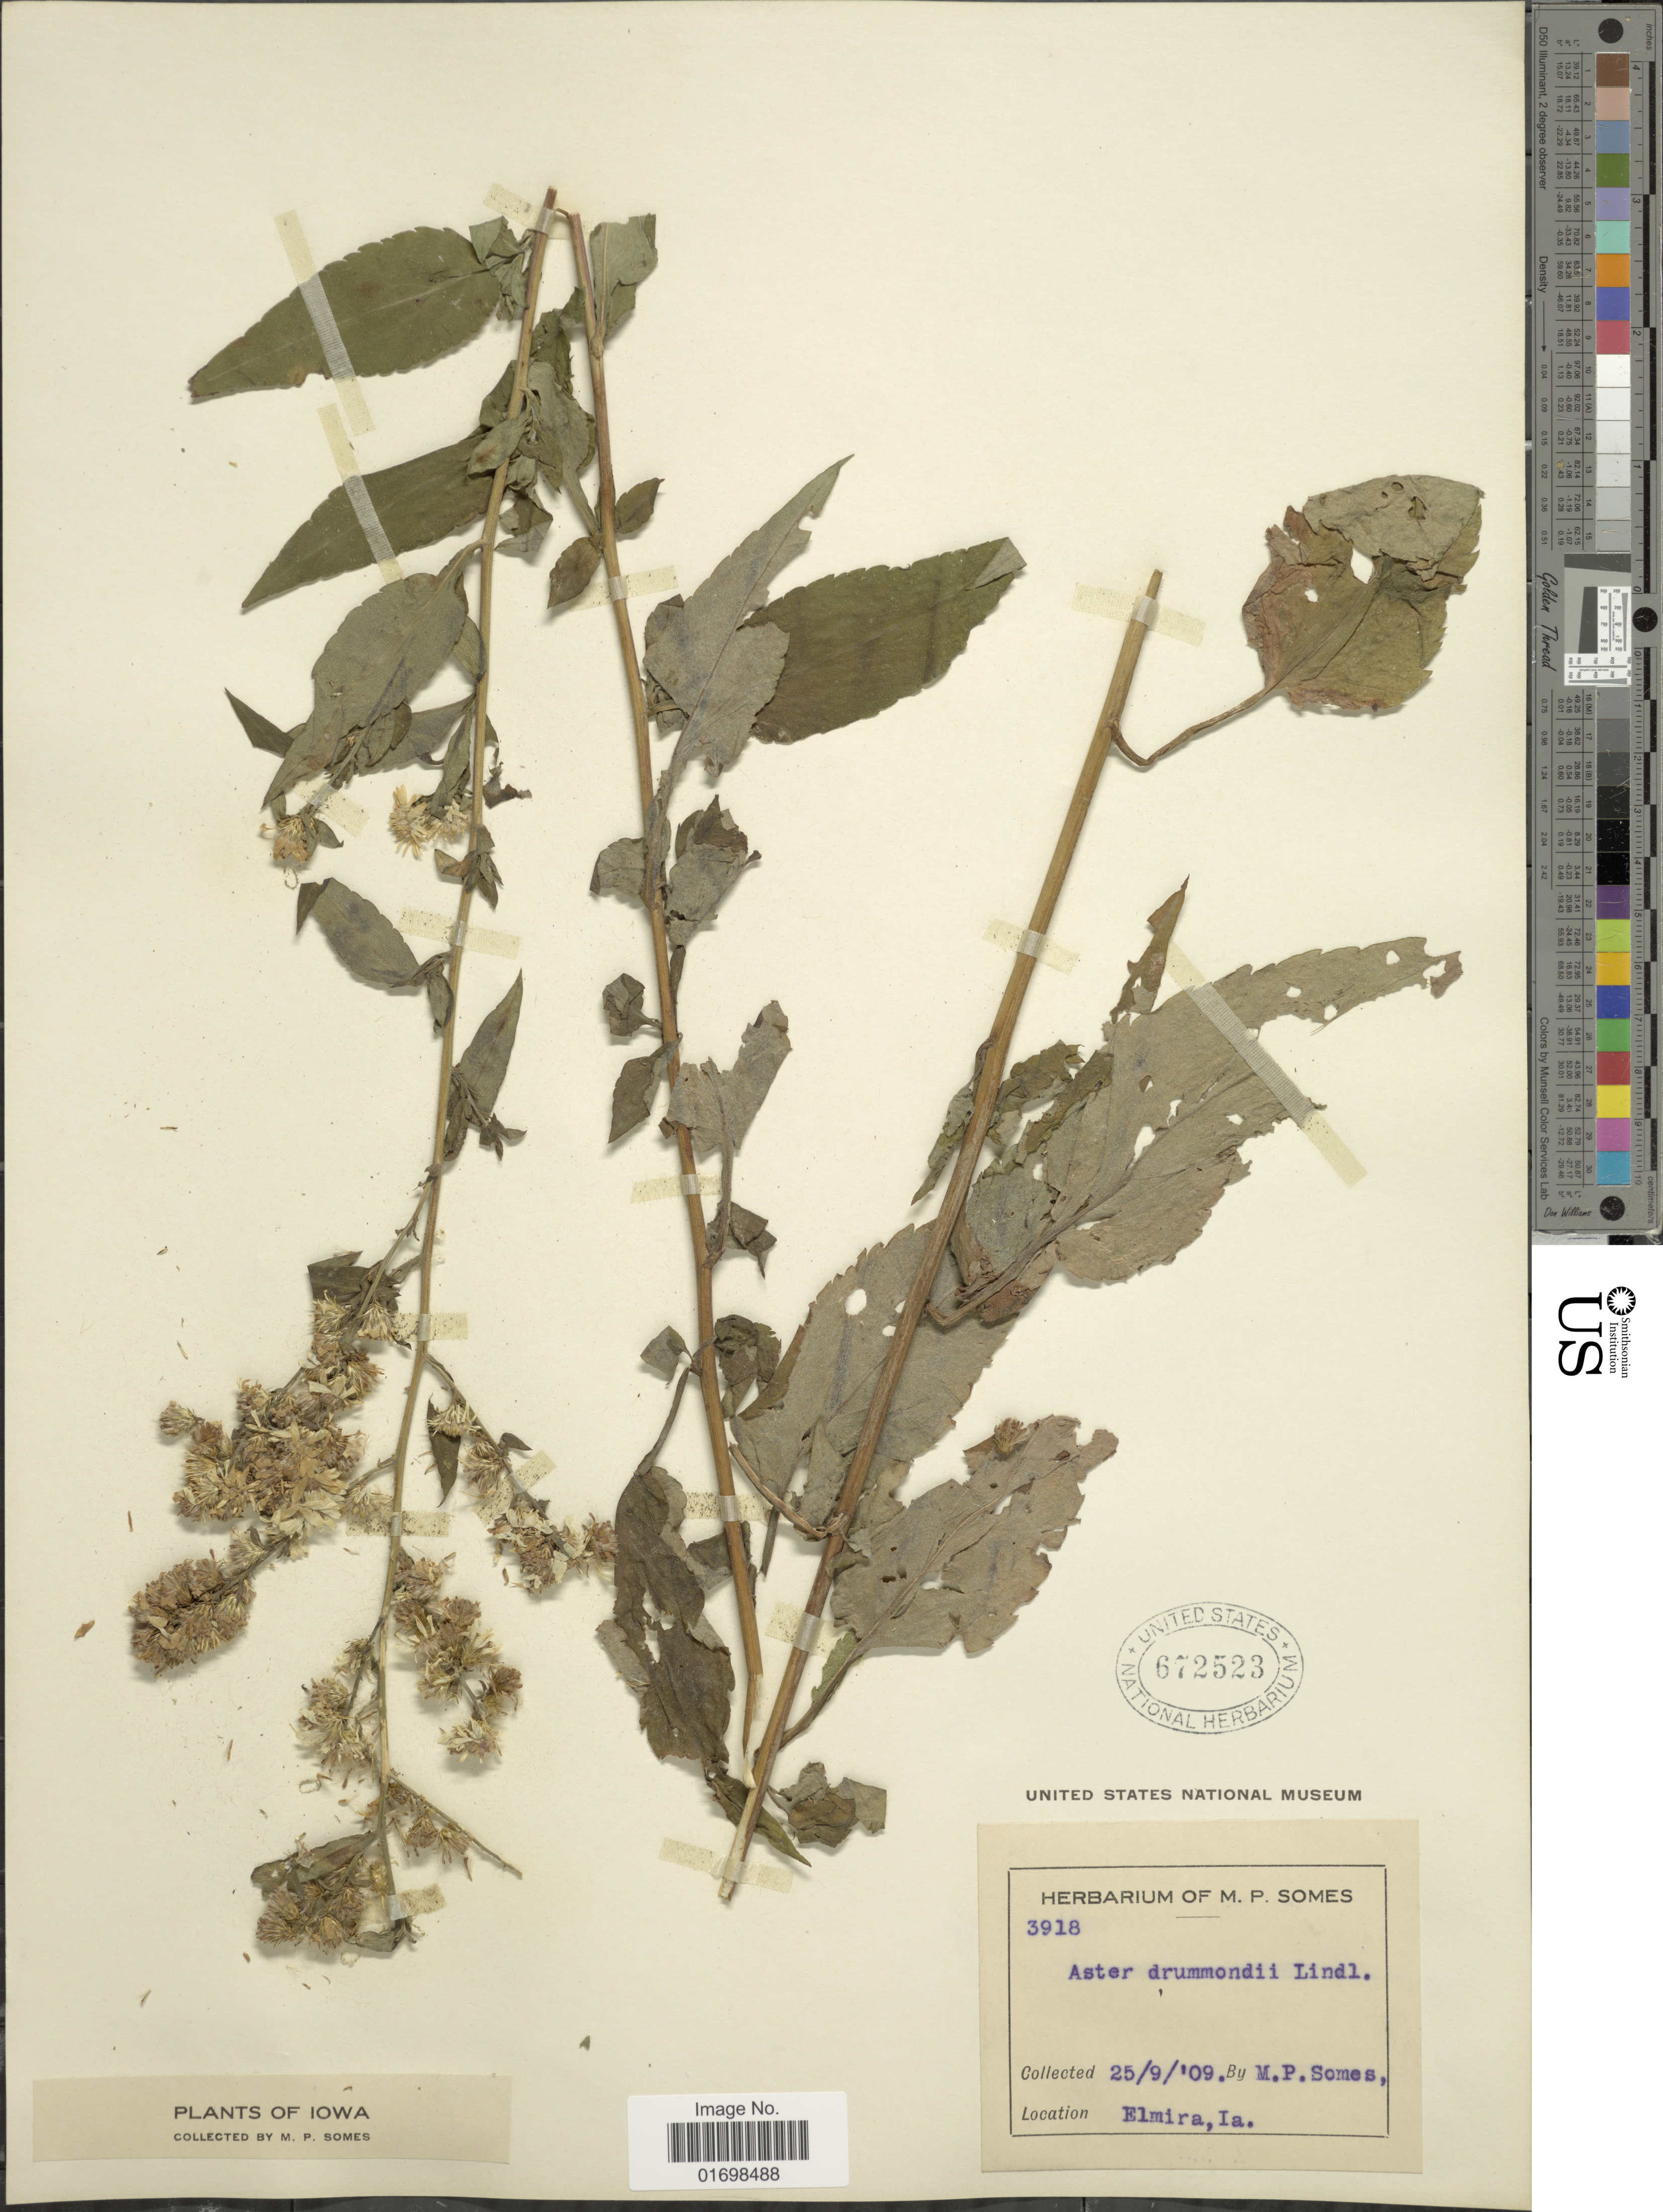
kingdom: Plantae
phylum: Tracheophyta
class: Magnoliopsida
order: Asterales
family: Asteraceae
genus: Symphyotrichum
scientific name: Symphyotrichum drummondii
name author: (Lindl.) G.L. Nesom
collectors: M. Somes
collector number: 3918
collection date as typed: Transcribed d/m/y: 25/9/9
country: United States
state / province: Iowa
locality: Elmira, Ia.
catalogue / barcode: US 672523